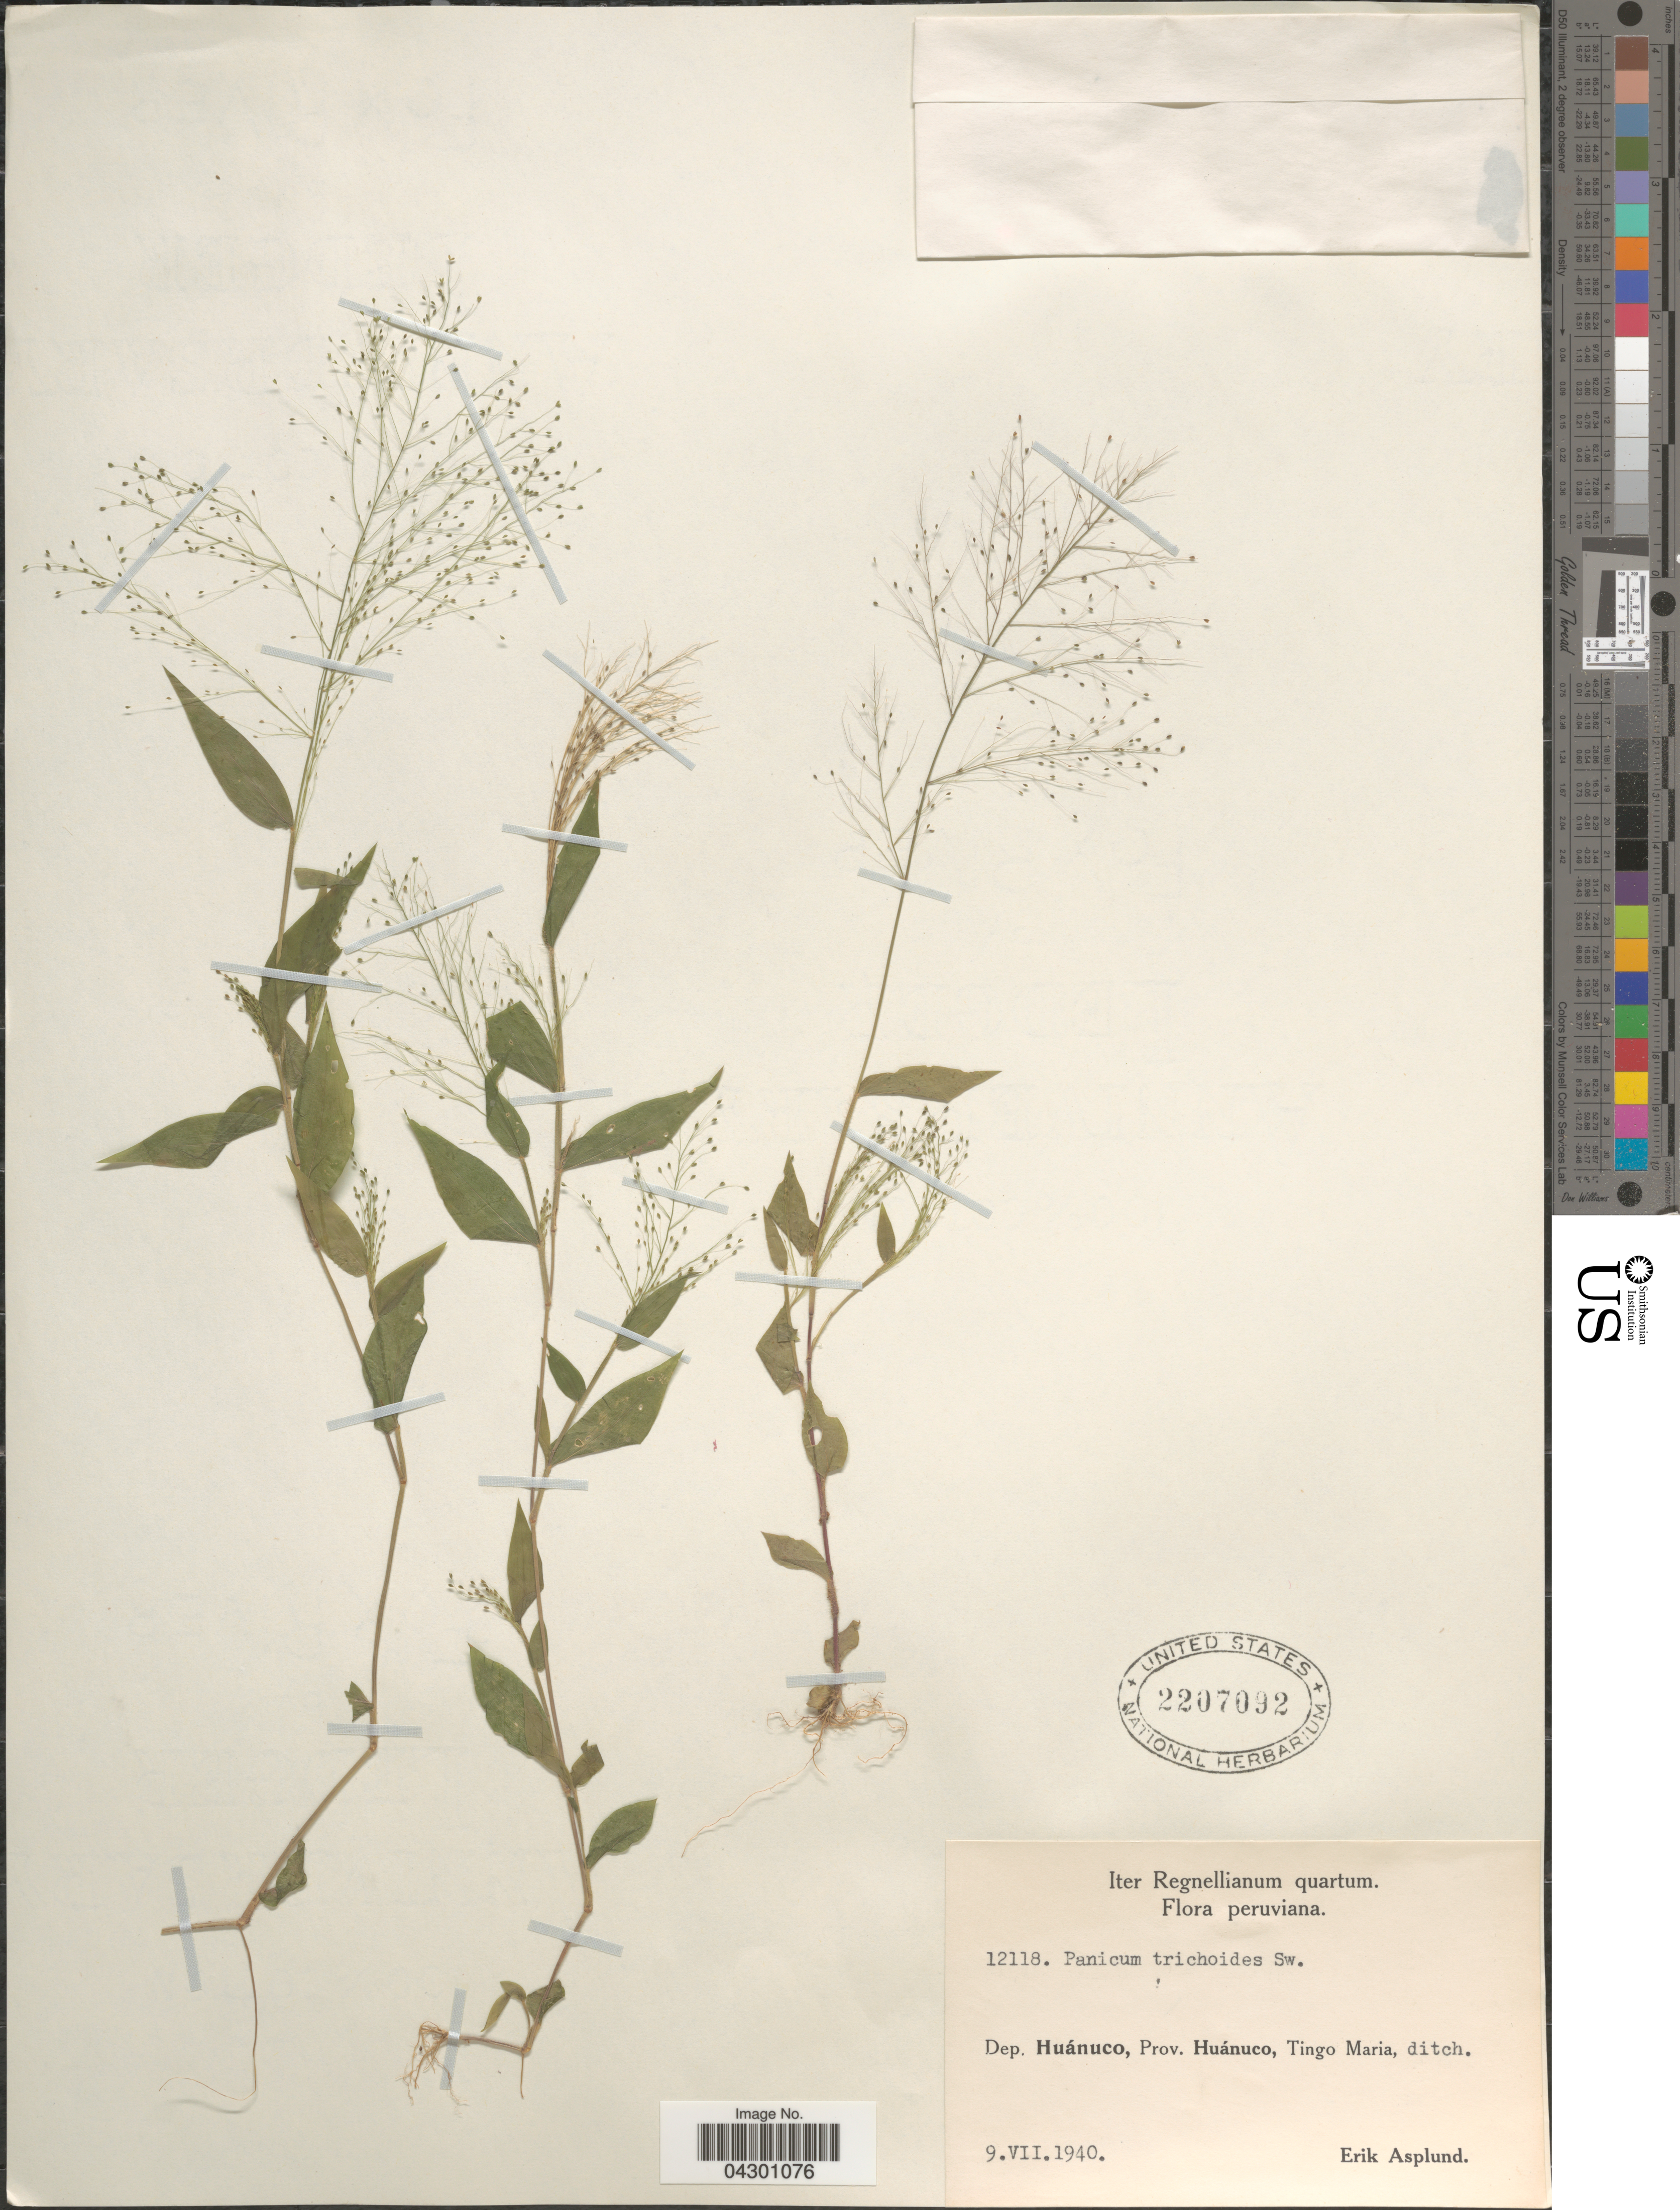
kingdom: Plantae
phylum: Tracheophyta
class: Liliopsida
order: Poales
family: Poaceae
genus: Panicum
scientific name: Panicum trichoides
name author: Sw.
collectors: E. Asplund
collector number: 12118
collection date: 1940-07-09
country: Peru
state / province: Huánuco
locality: Iter Regnellianum quartum. Dep. Huánuco, Prov. Huánuco, Tingo Maria.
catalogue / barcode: US 2207092